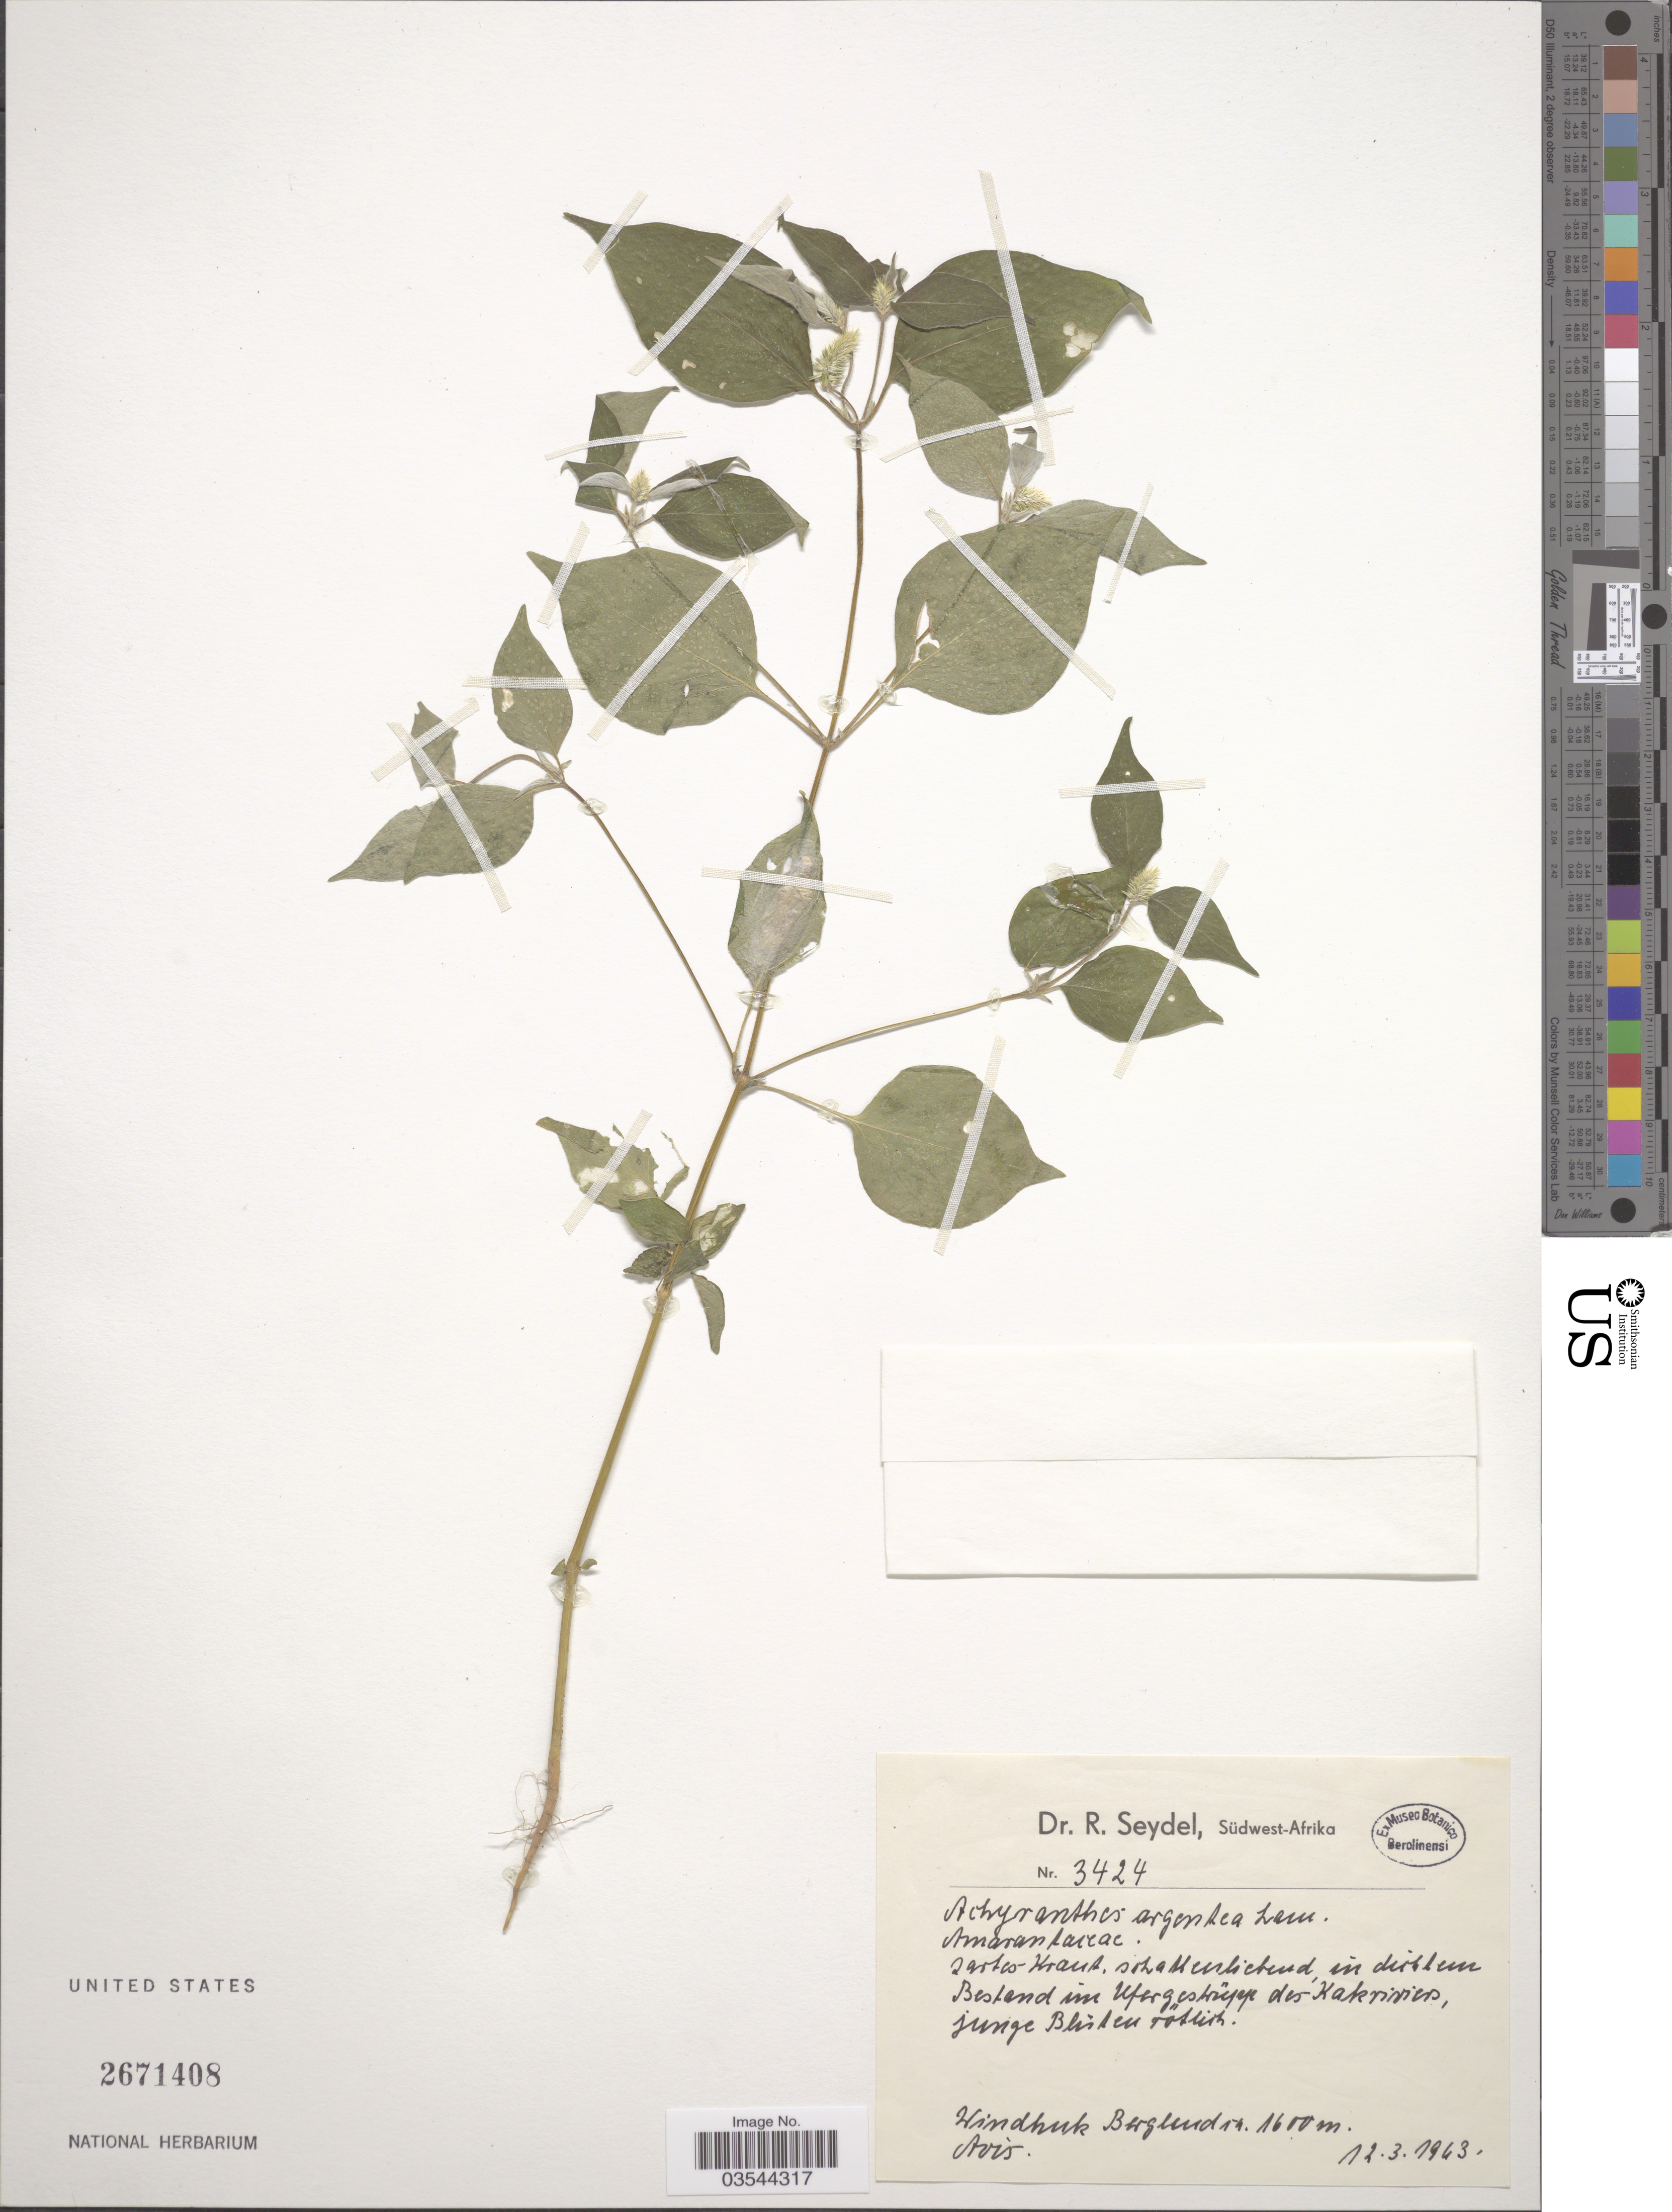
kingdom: Plantae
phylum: Tracheophyta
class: Magnoliopsida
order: Caryophyllales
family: Amaranthaceae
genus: Achyranthes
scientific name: Achyranthes aspera var. sicula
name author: L.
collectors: R. Seydel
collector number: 3424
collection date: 1963-03-12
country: Namibia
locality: Südwest-Afrika. Windhuk Bergland, Avis.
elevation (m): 1600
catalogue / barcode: US 2671408